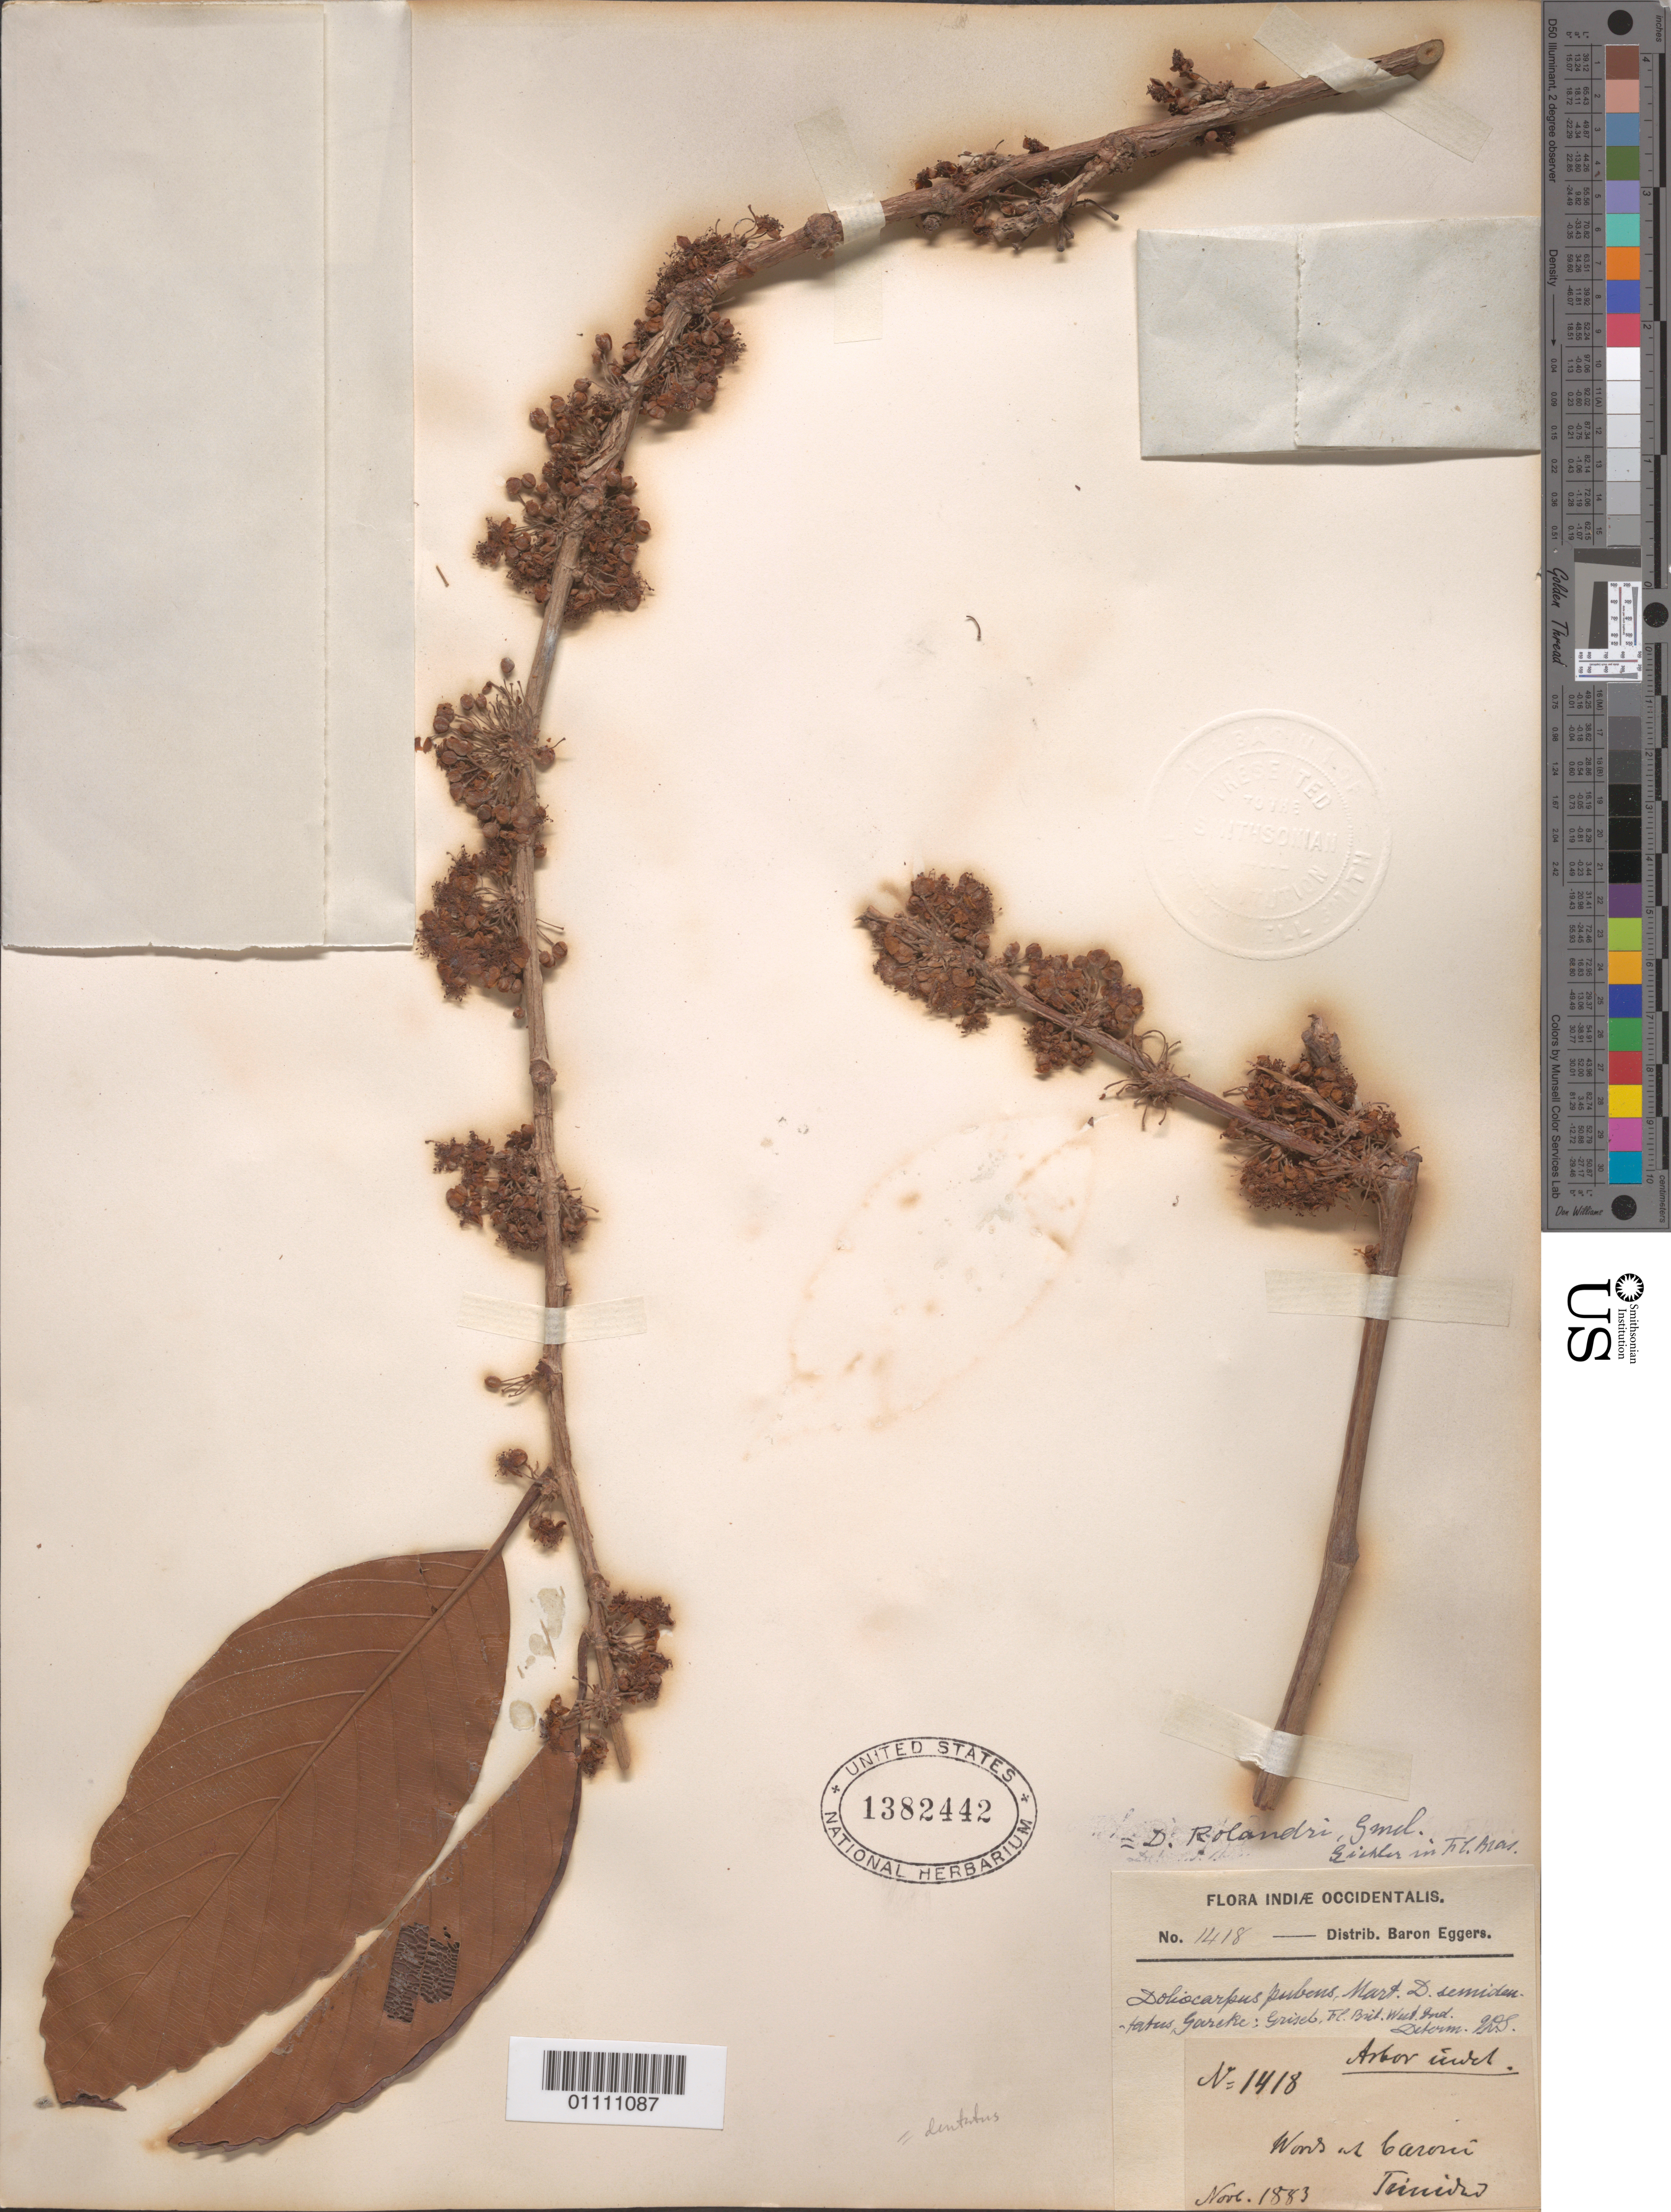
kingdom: Plantae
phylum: Tracheophyta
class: Magnoliopsida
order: Dilleniales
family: Dilleniaceae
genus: Doliocarpus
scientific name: Doliocarpus dentatus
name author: (Aubl.) Standl.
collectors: H. F. A. von Eggers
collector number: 1418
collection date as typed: Nov 1883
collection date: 1883-11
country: Trinidad and Tobago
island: Trinidad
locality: Caroni County, Trinidad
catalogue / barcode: US 1382442